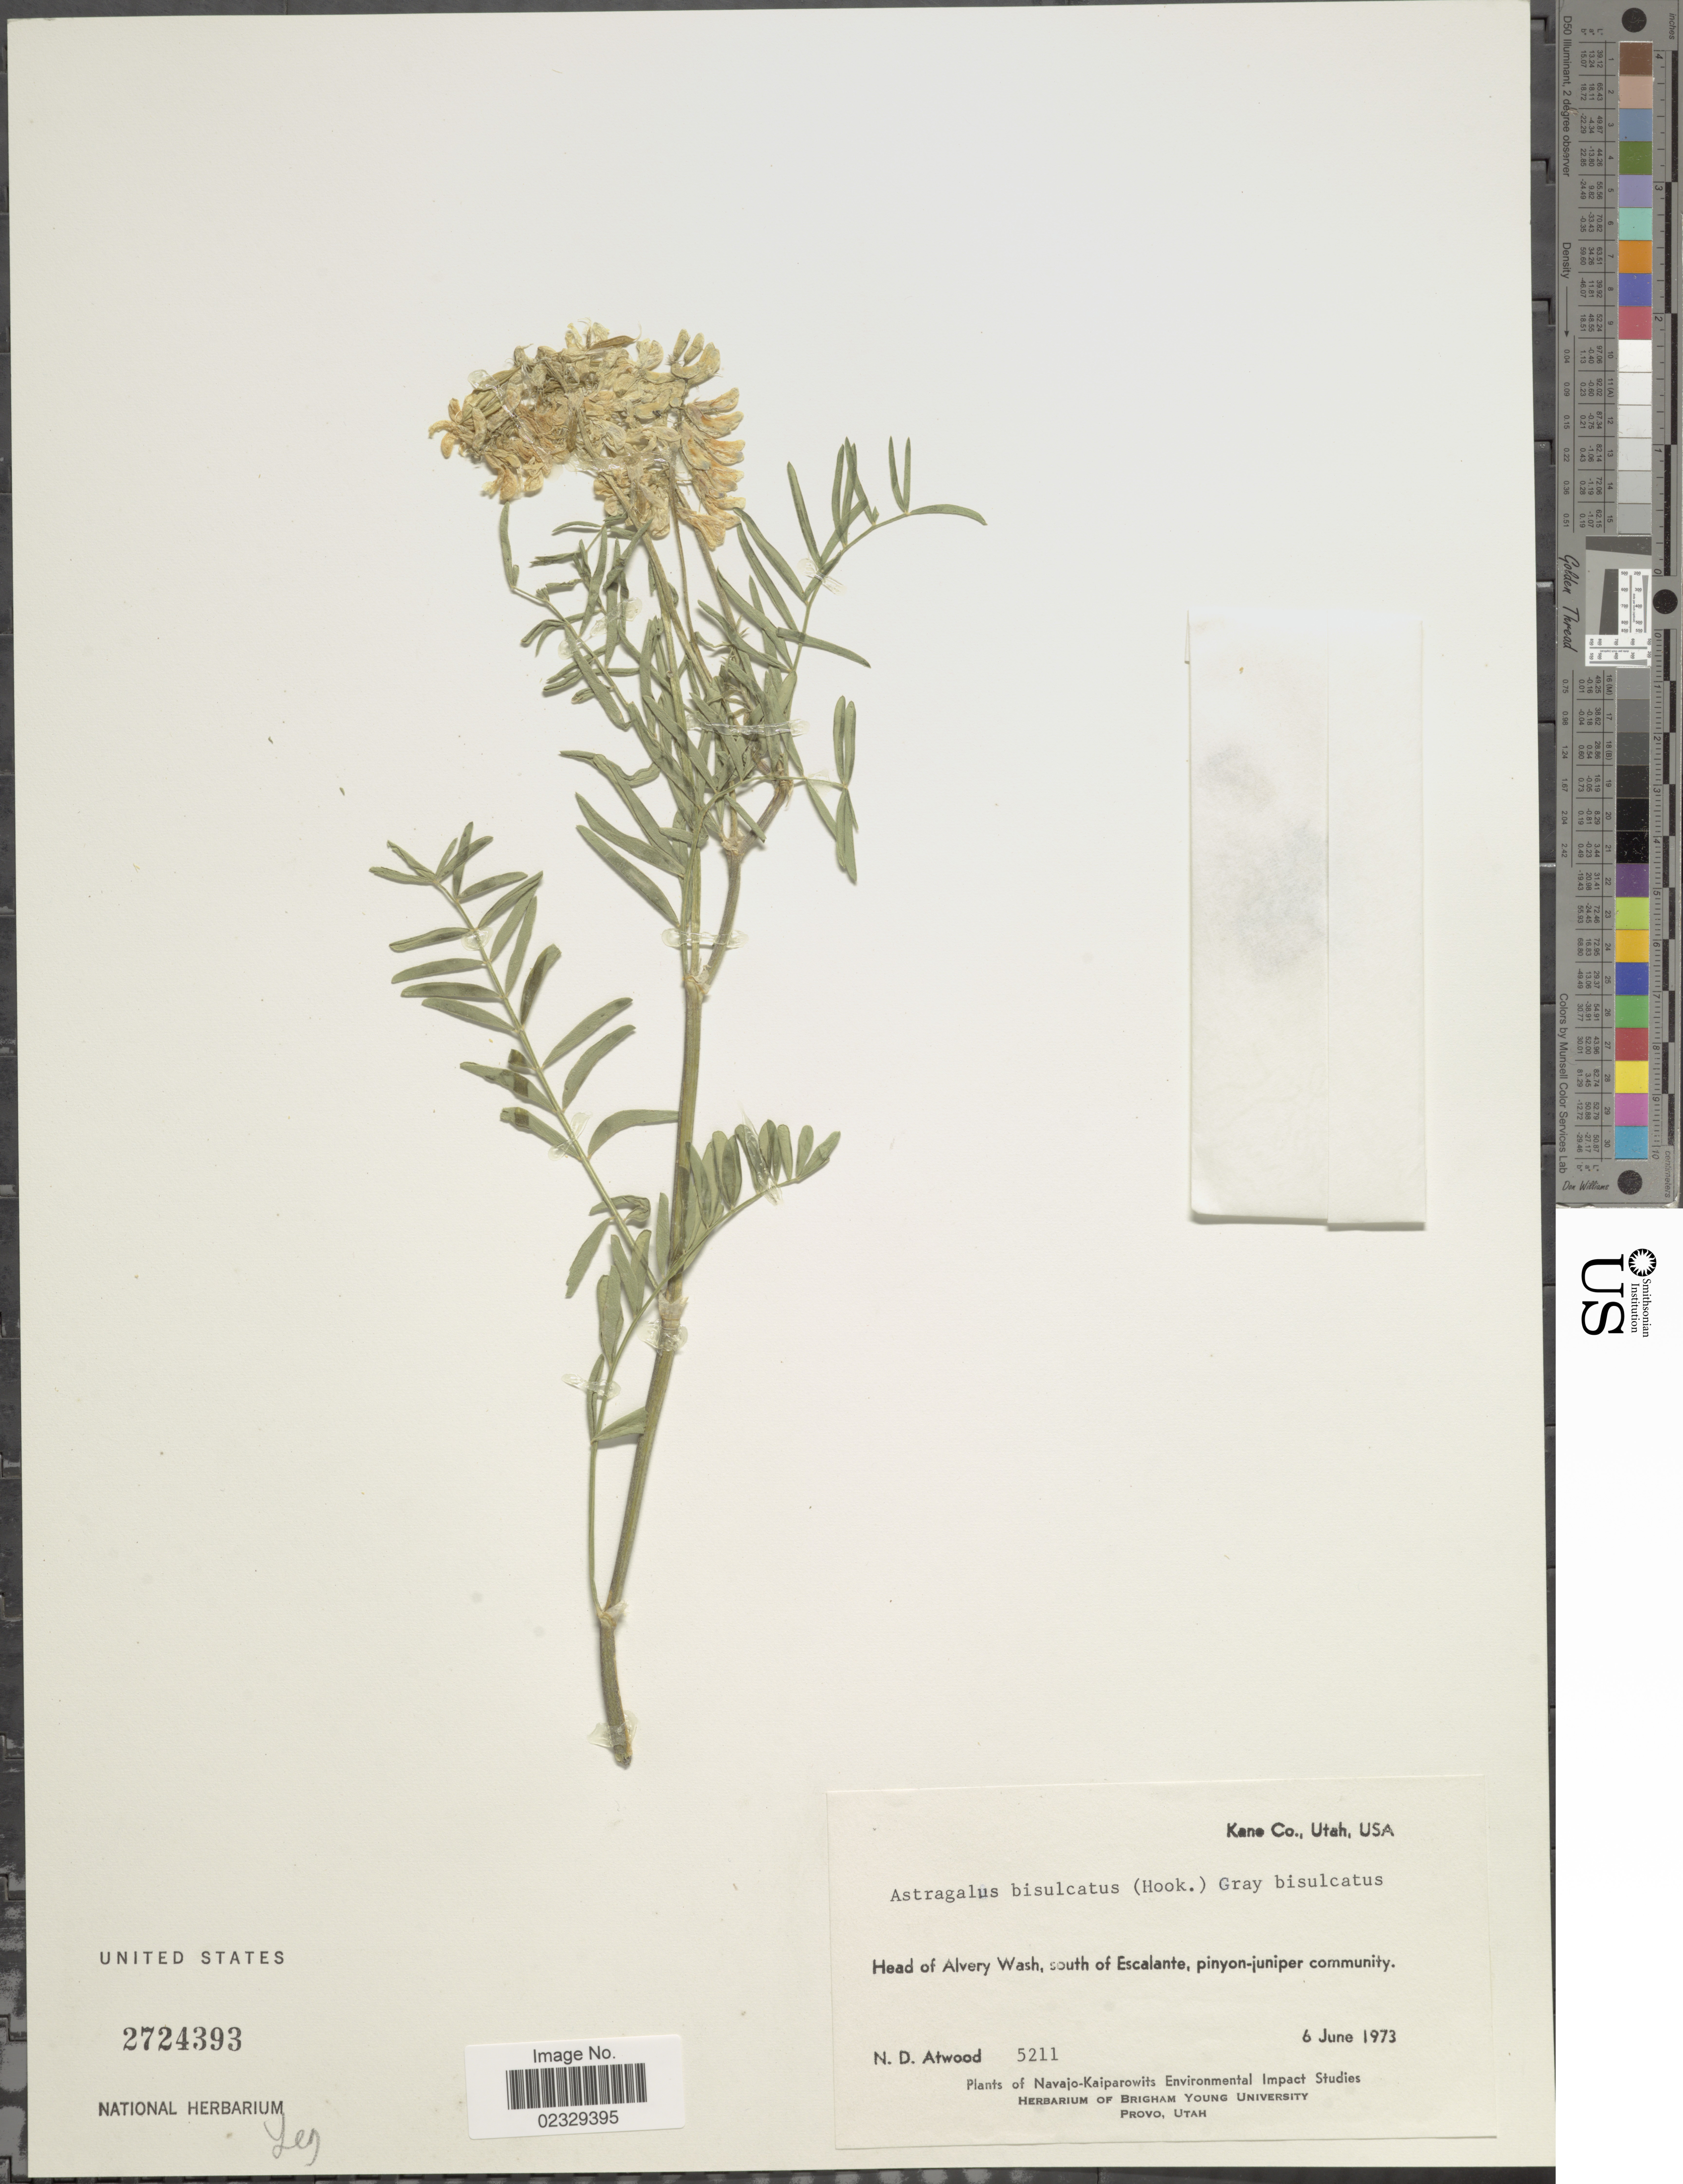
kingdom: Plantae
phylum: Tracheophyta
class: Magnoliopsida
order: Fabales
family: Fabaceae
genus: Astragalus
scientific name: Astragalus bisulcatus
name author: (Hook.) A. Gray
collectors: N. Atwood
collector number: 5211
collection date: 1973-06-06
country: United States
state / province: Utah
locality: Kane Co, Head of Alvery Wash, south of Escalante, pinyon-juniper community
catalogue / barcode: US 2724393